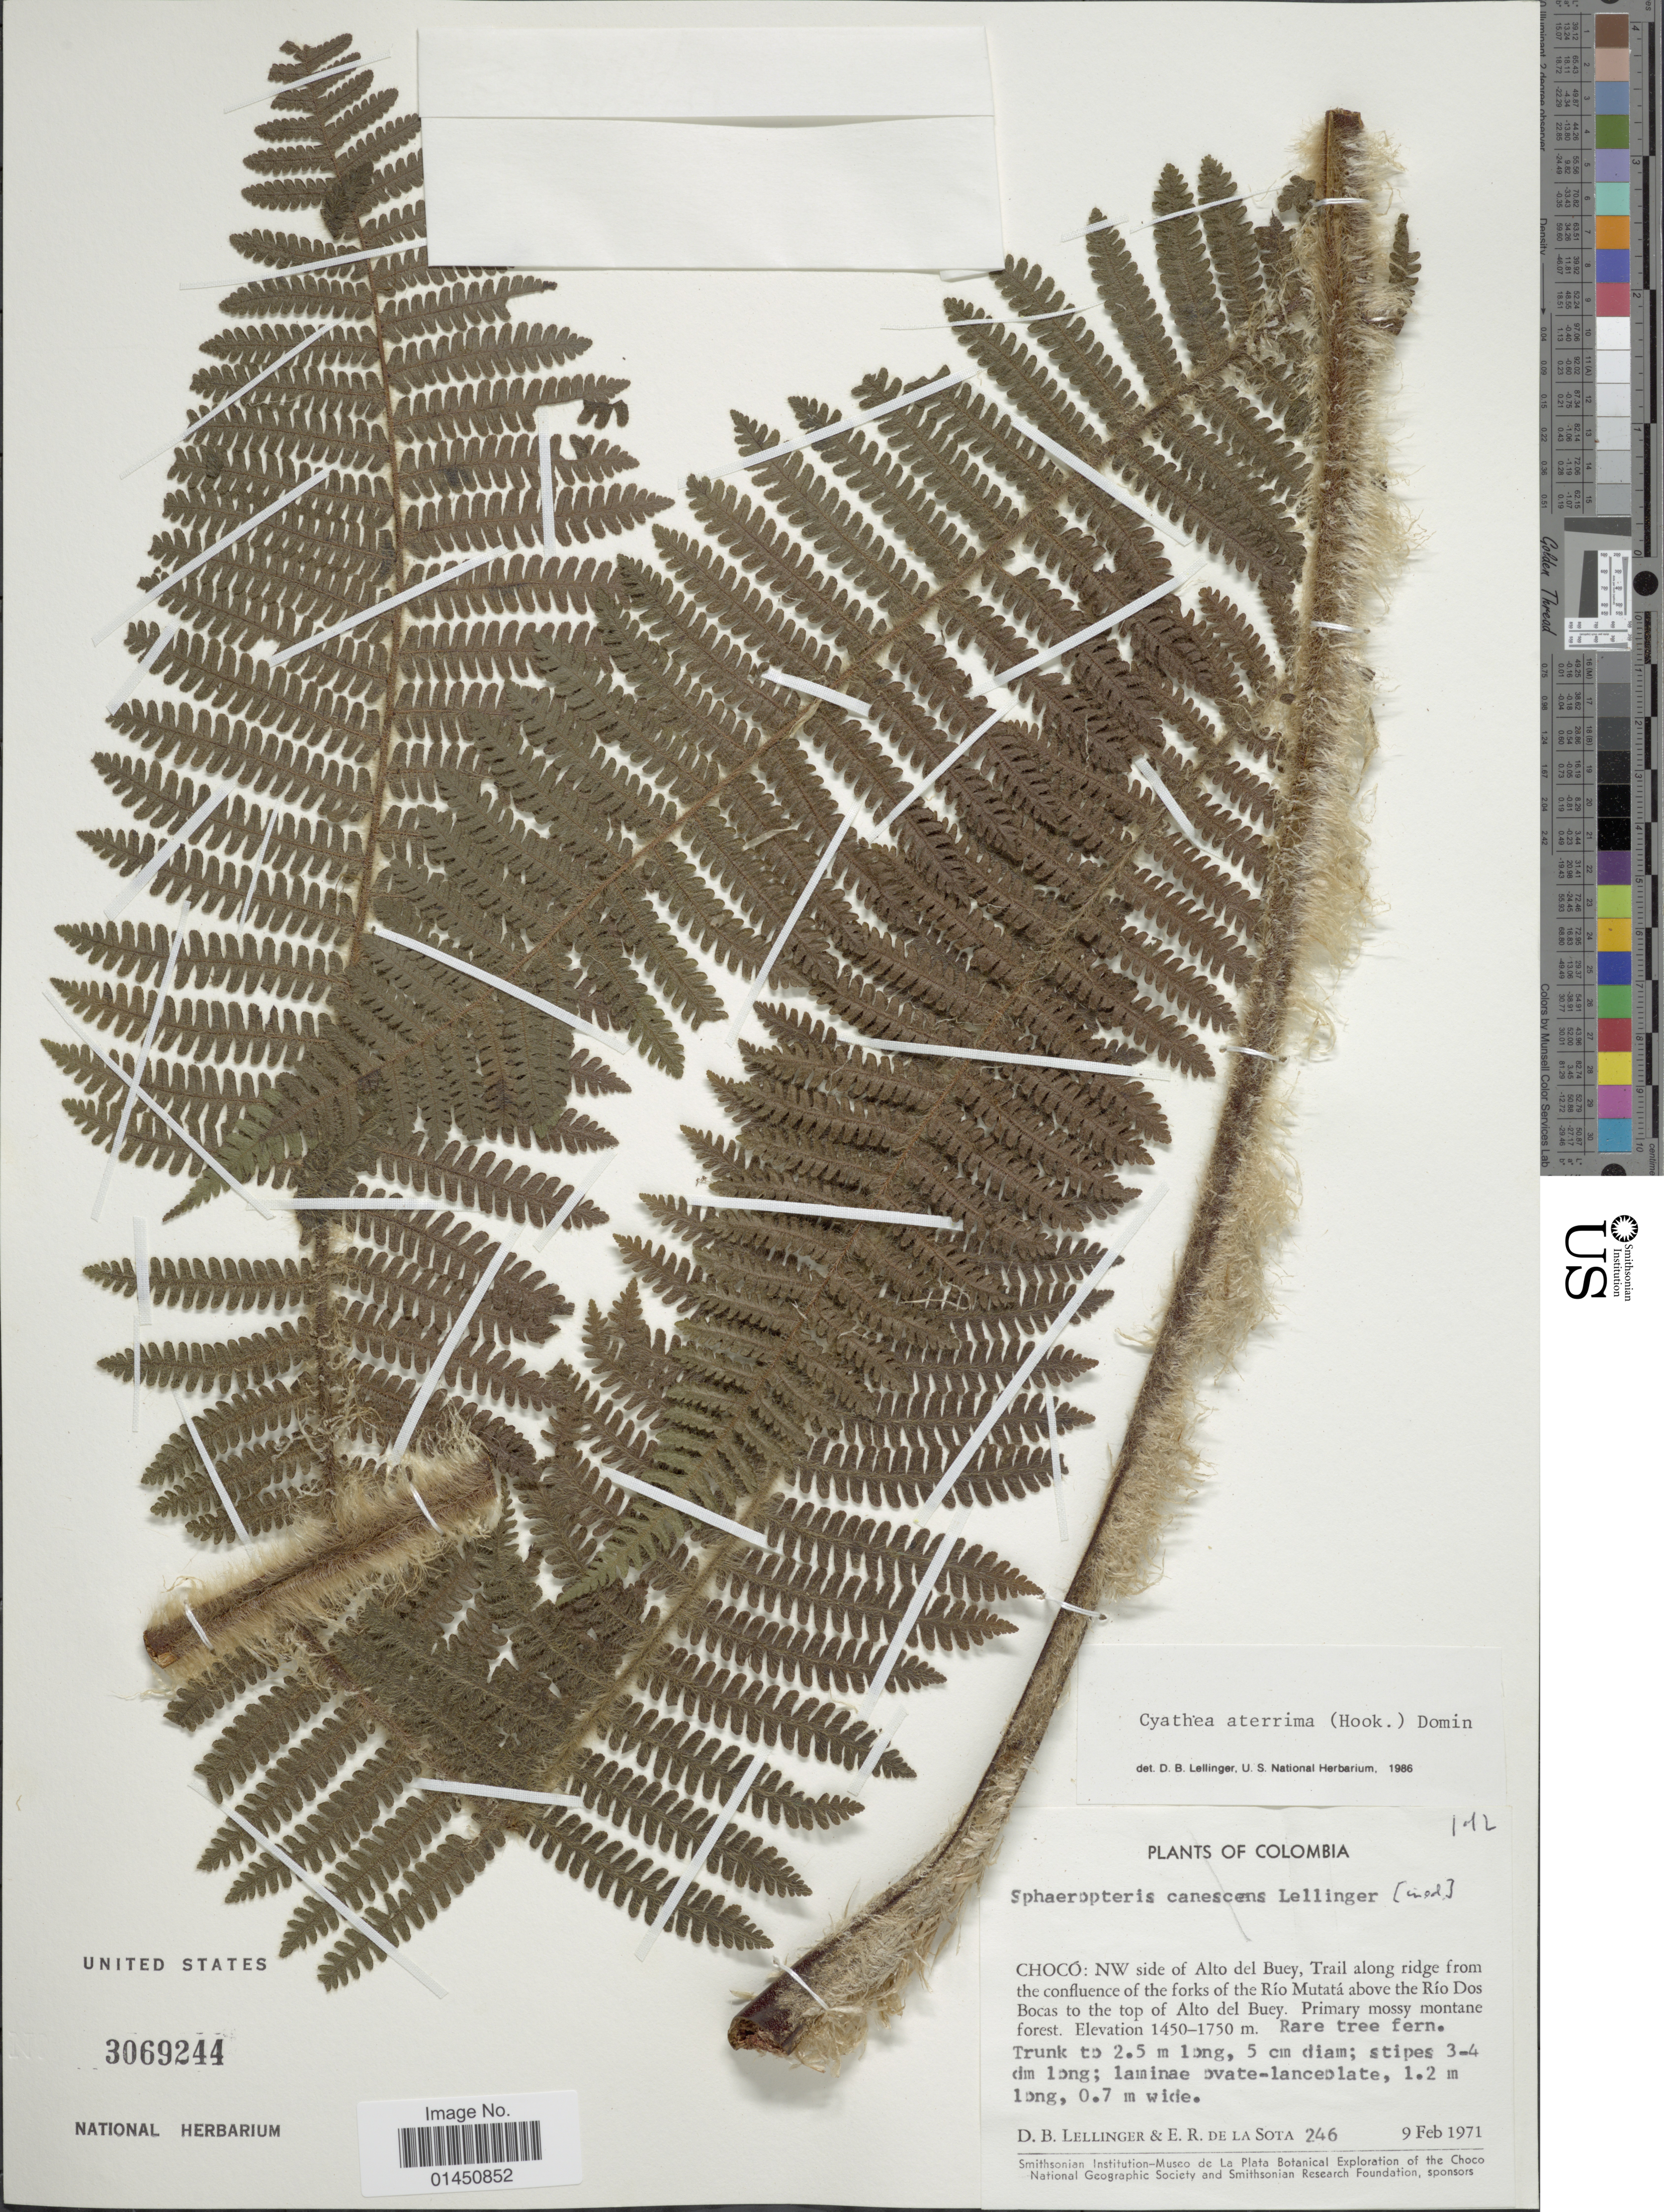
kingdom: Plantae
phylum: Tracheophyta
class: Polypodiopsida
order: Cyatheales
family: Cyatheaceae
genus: Cyathea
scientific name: Cyathea aterrima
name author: (Hook. ex Hook. & Baker) Domin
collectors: D. B. Lellinger & E. R. de la Sota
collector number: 246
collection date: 1971-02-09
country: Colombia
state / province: Chocó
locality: NW side of Alto del Buey, Trail along ride from the confluence of the forks of the Rio Mutata above the Rio Dos Bocasto the top of Alto del Buey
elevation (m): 1450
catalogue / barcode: US 3069244